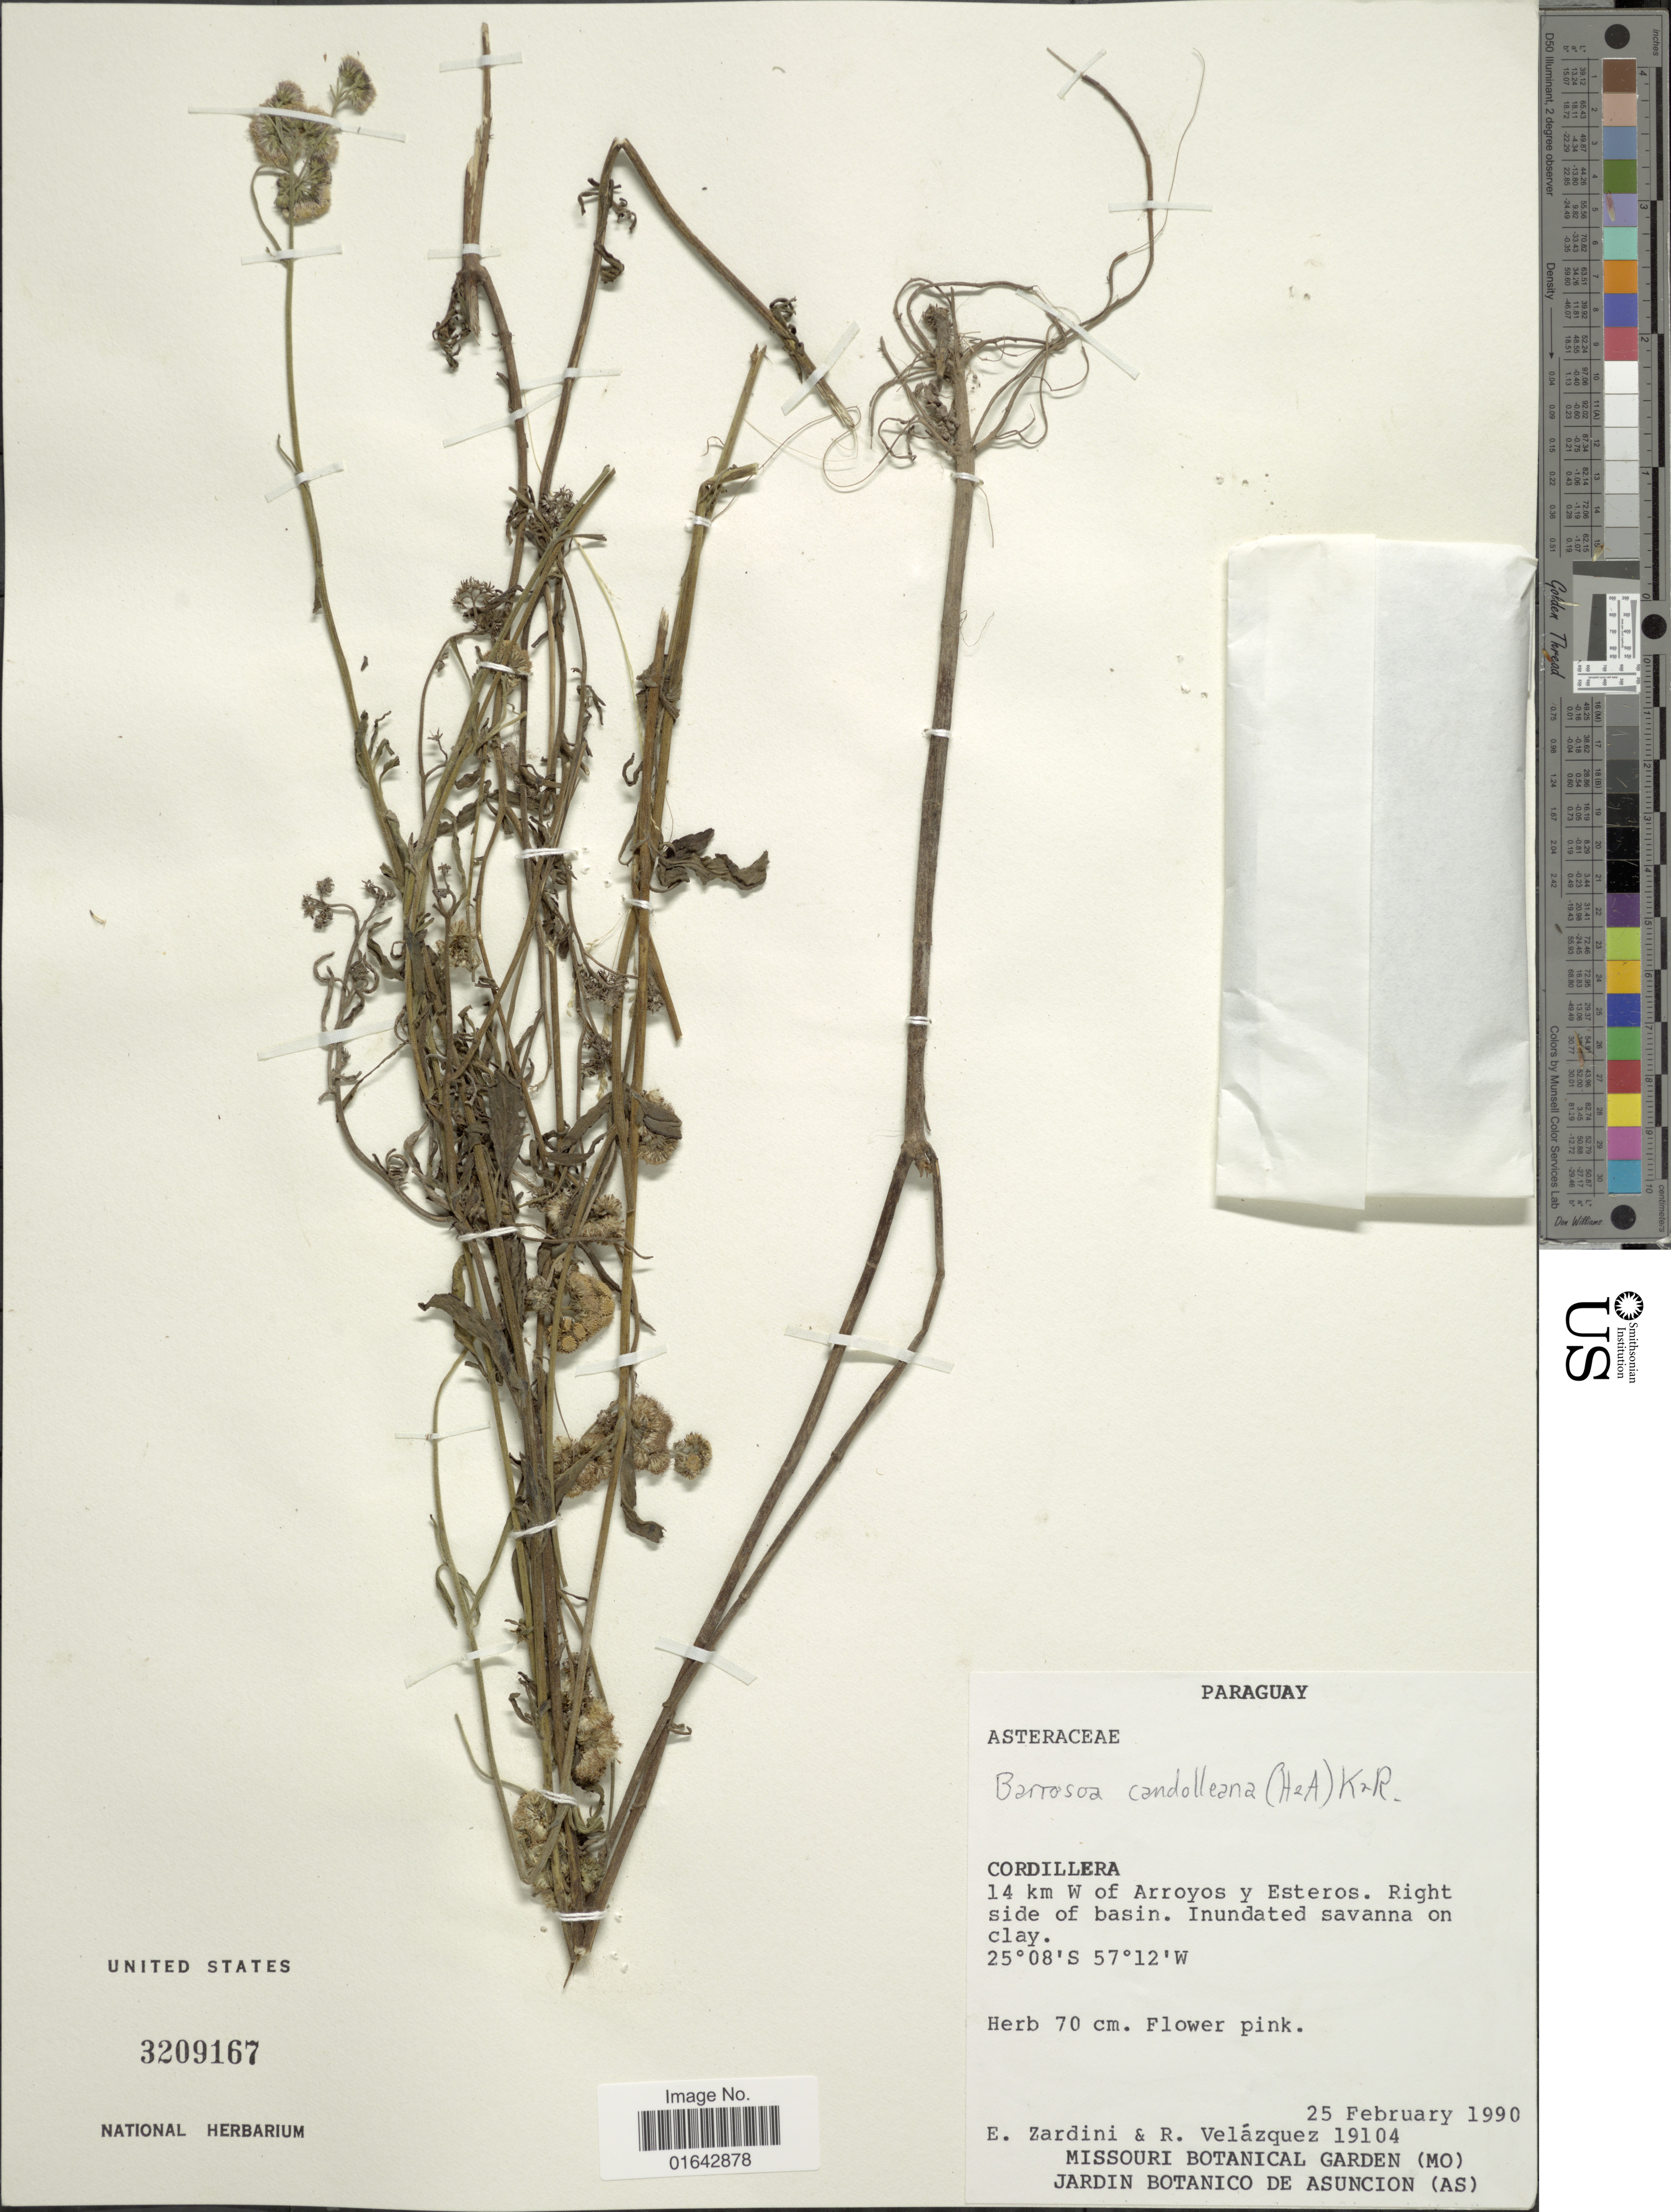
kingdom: Plantae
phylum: Tracheophyta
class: Magnoliopsida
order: Asterales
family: Asteraceae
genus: Barrosoa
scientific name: Barrosoa candolleana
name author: (Hook. & Arn.) R.M. King & H. Rob.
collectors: E. M. Zardini & R. Velázquez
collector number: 19104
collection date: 1990-02-25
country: Paraguay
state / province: Cordillera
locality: Cordillera. 14 km W of Arroyos y Esteros. Right side of basin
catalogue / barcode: US 3209167